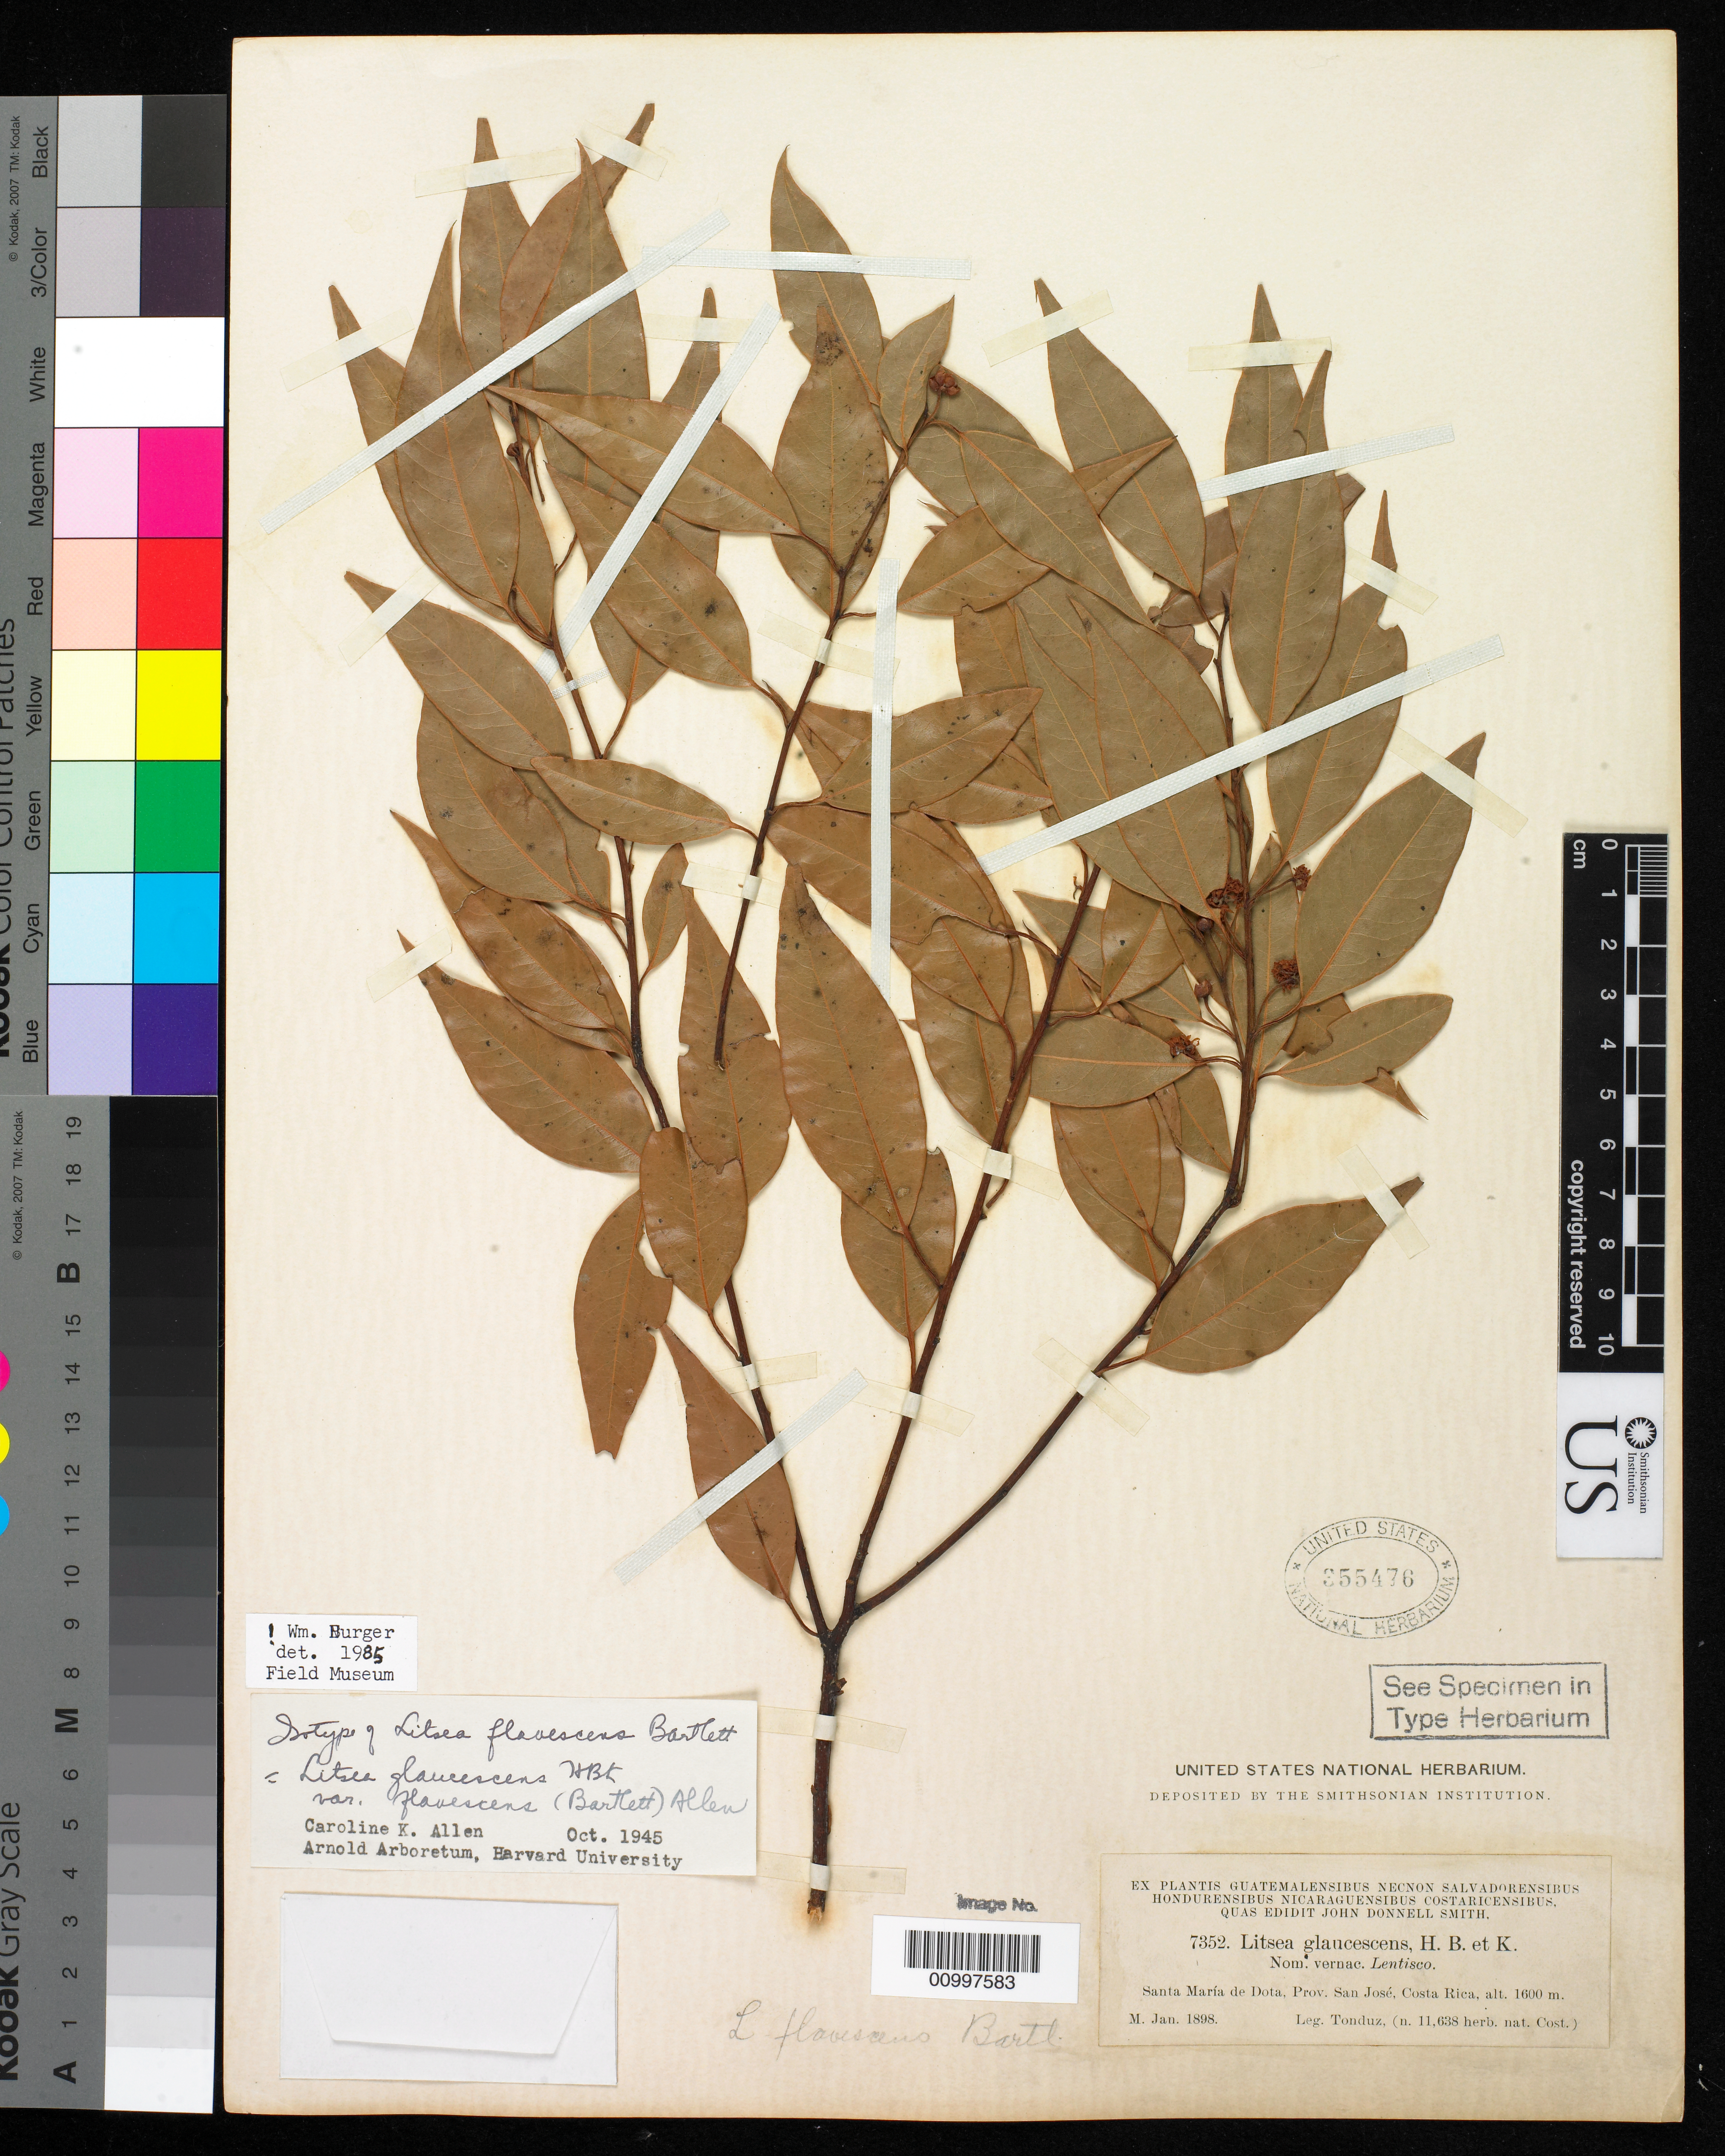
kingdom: Plantae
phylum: Tracheophyta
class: Magnoliopsida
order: Laurales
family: Lauraceae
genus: Litsea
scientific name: Litsea flavescens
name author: Bartlett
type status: Isotype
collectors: A. Tonduz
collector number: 11638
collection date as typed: Jan 1898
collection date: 1898-01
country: Costa Rica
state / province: San José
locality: Santa María de Dota.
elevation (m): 1600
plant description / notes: Type collection, Tonduz 11638 = Donnell Smith 7352.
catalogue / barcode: US 355476